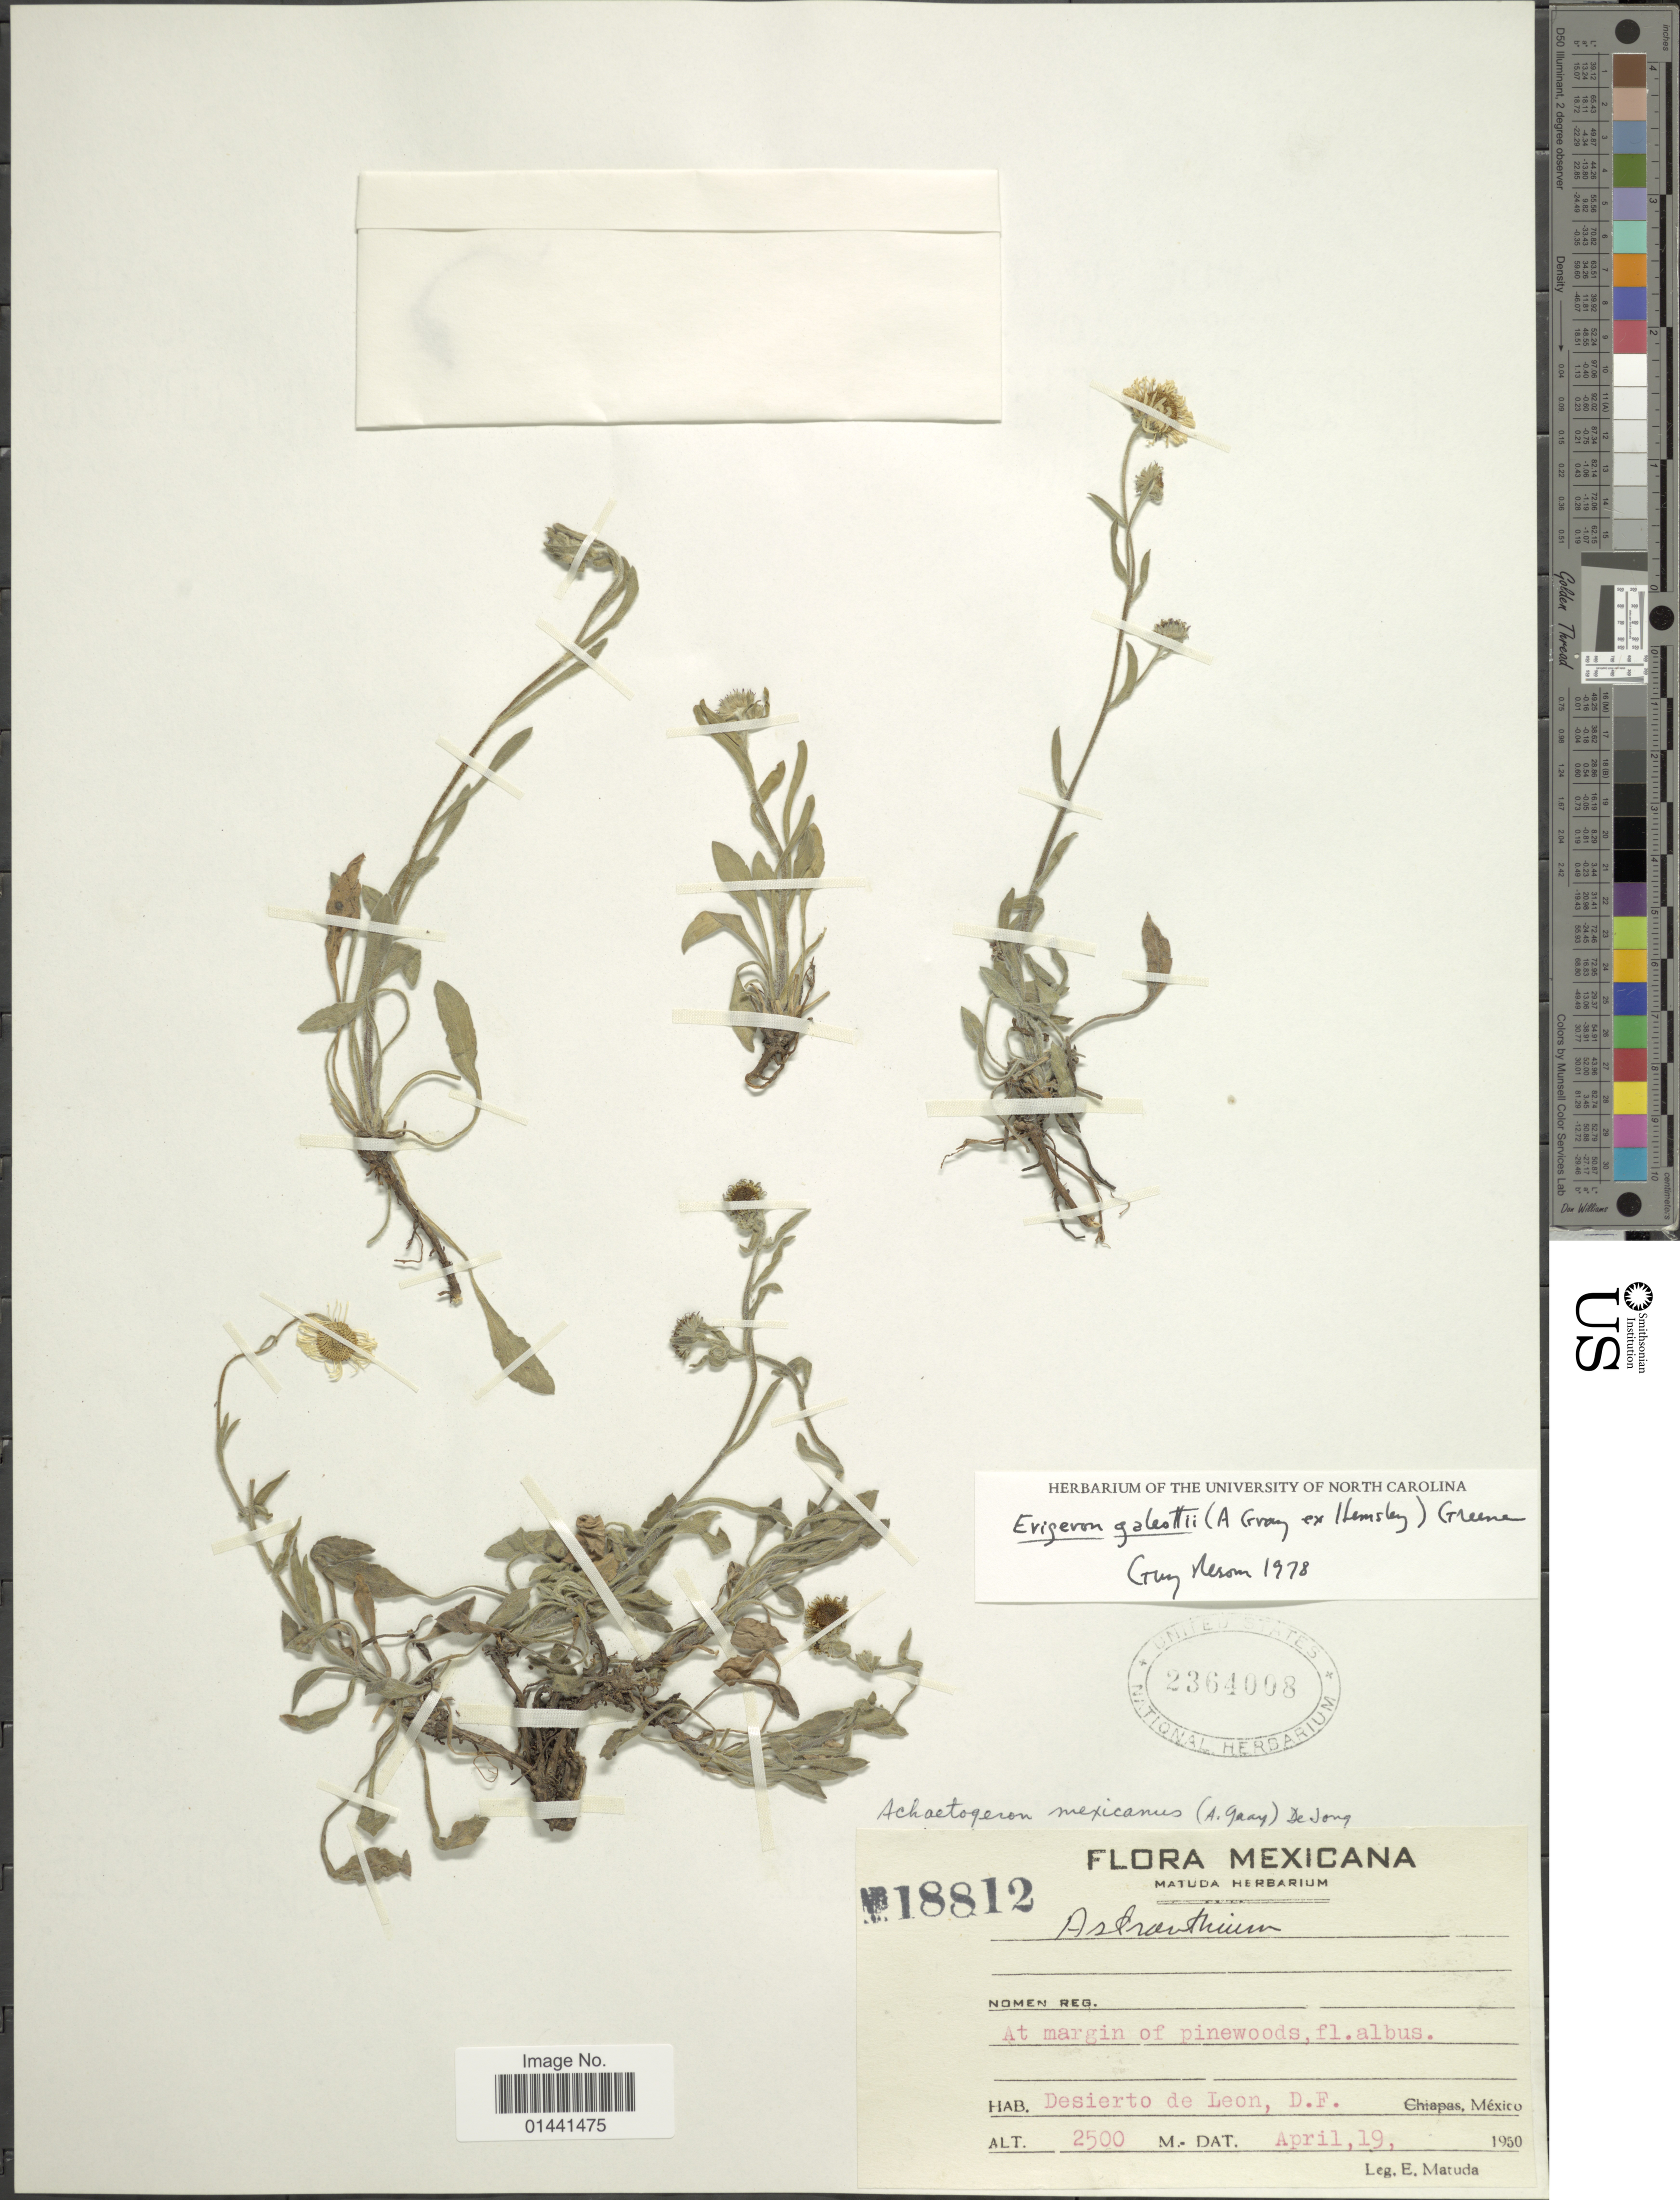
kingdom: Plantae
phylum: Tracheophyta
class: Magnoliopsida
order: Asterales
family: Asteraceae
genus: Erigeron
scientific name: Erigeron galeottii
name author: (A. Gray ex Hemsl.) Greene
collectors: E. Matuda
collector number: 18812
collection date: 1950-04-19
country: Mexico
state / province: Distrito Federal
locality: At margin of pinewoods, Desierto de Leon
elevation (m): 2500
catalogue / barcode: US 2364008